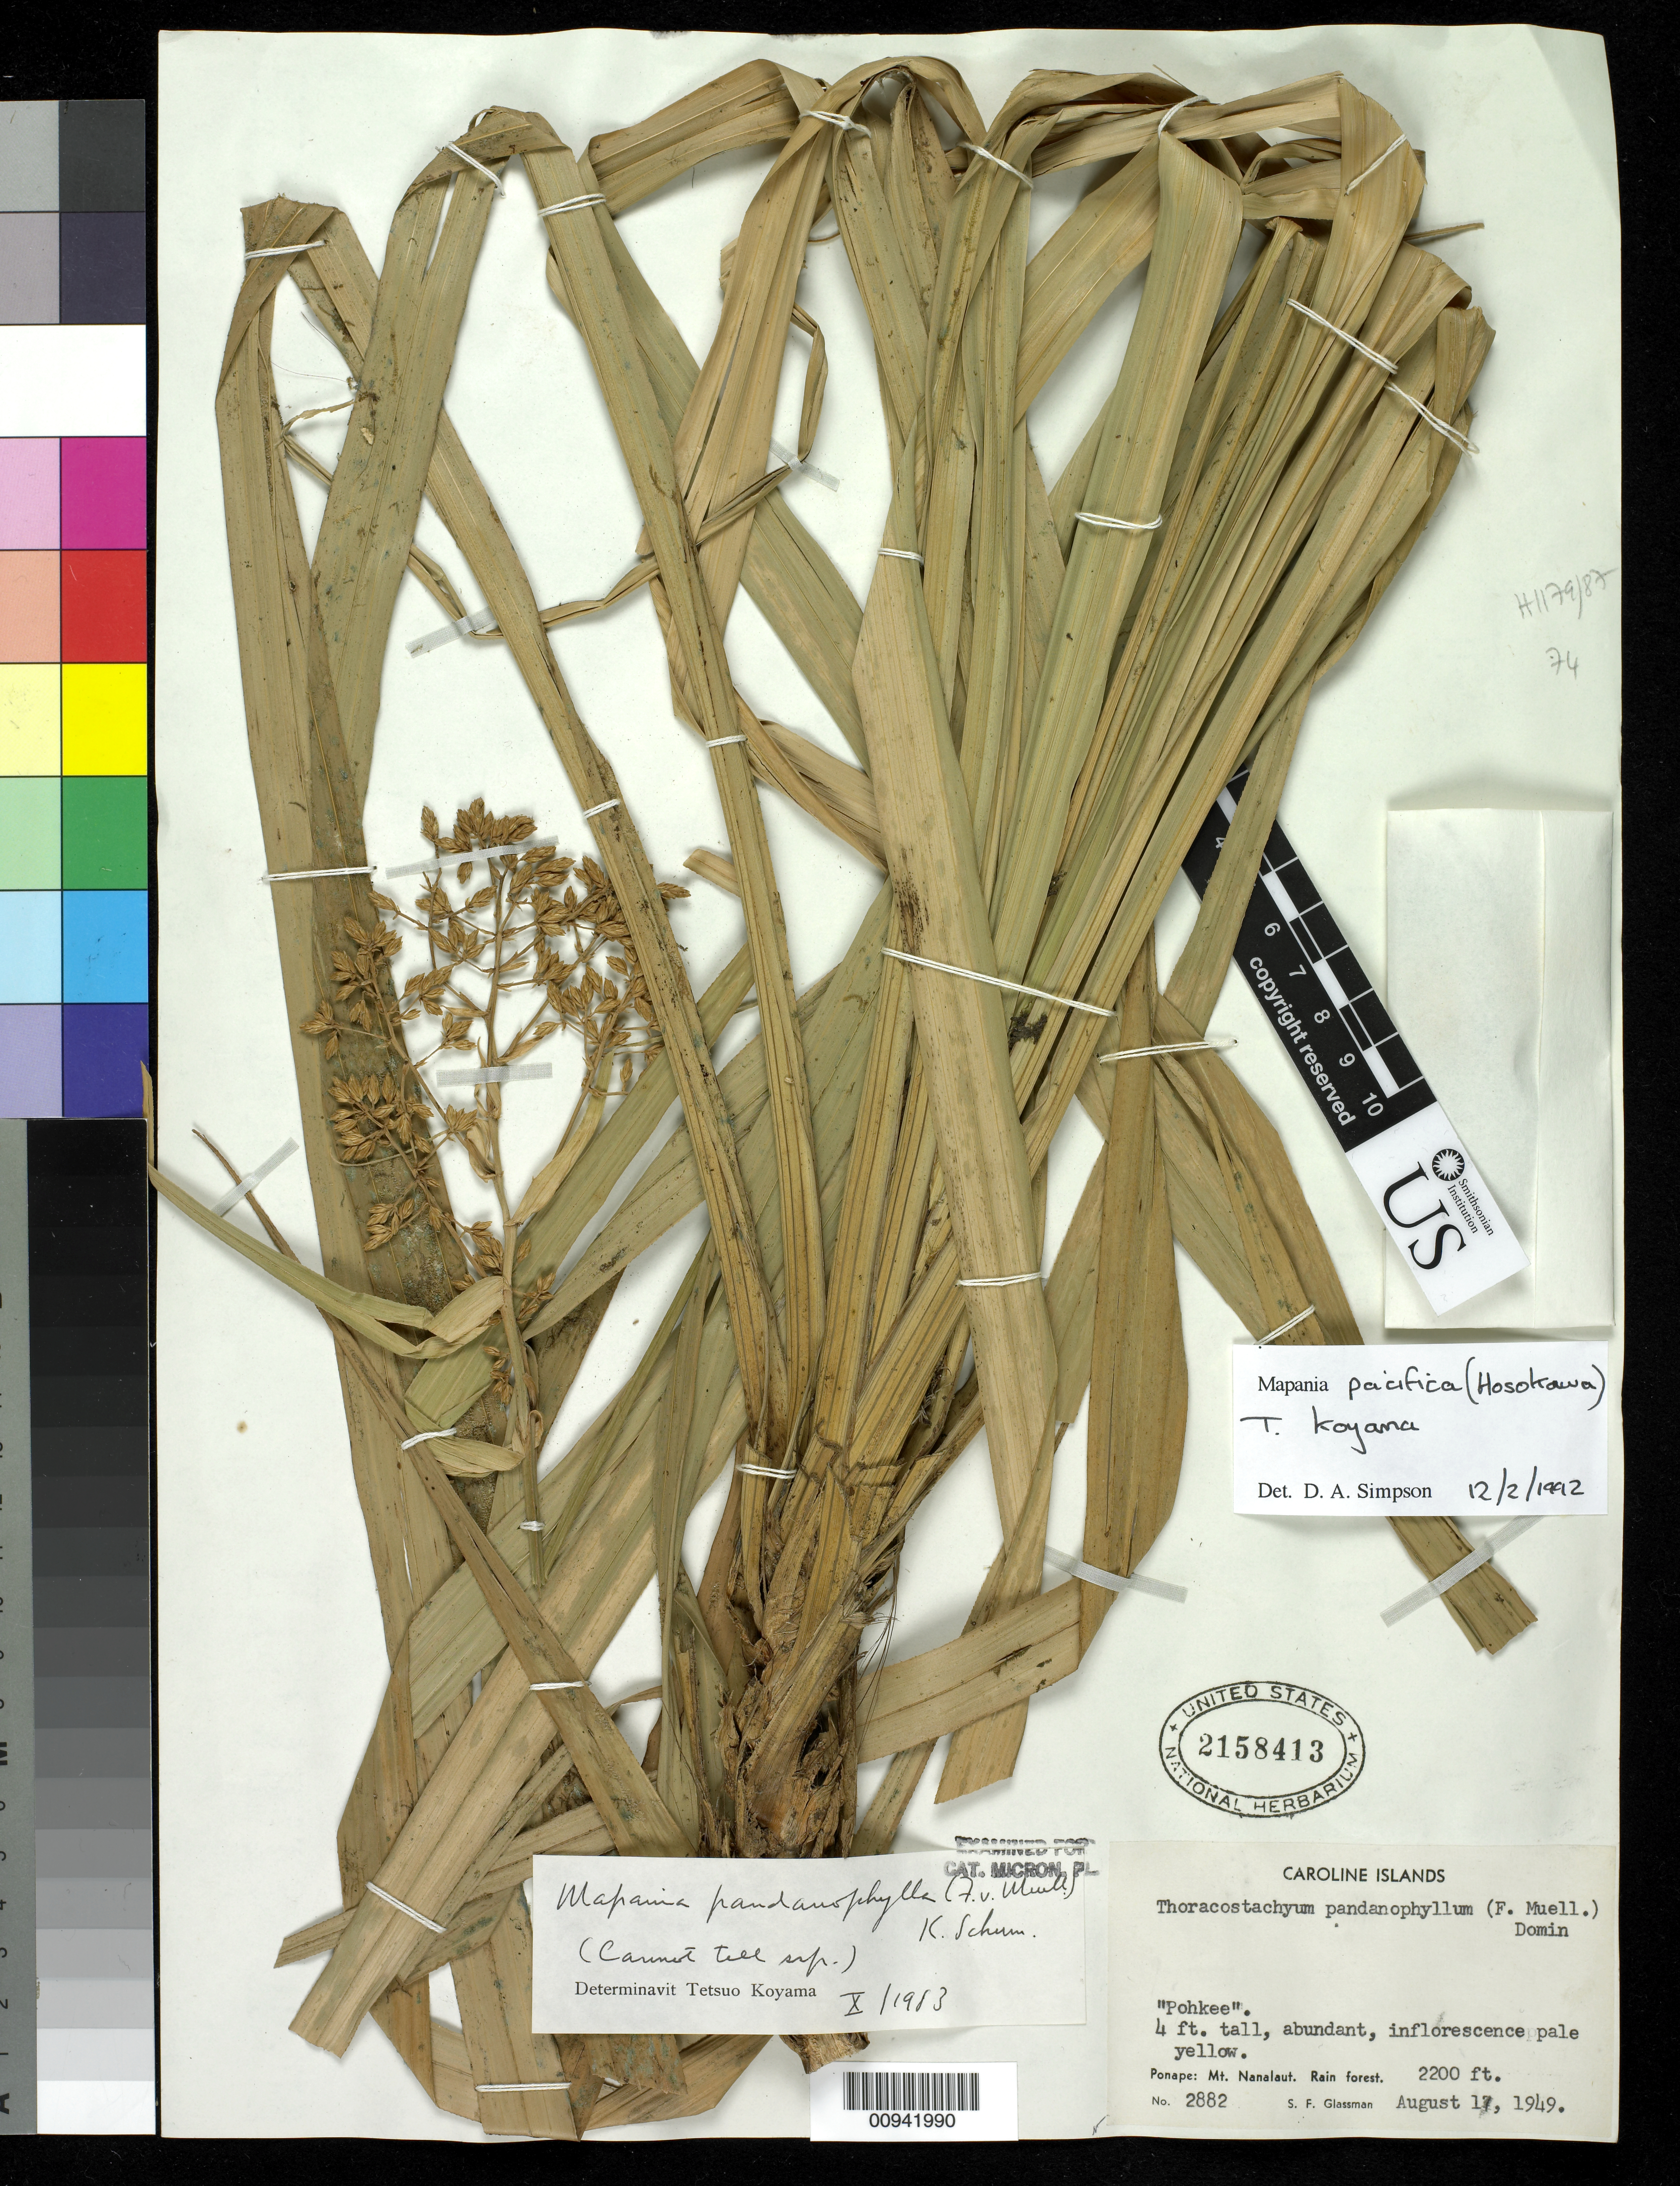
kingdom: Plantae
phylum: Tracheophyta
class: Liliopsida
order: Poales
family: Cyperaceae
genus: Mapania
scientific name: Mapania pacifica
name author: (Hosok.) T. Koyama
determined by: Simpson, D. A.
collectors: S. F. Glassman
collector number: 2882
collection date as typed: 17 Aug 1949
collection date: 1949-08-17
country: Micronesia, Federated States of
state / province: Pohnpei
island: Pohnpei [Ponape]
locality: Mt. Nanalaut.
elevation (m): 671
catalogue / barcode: US 2158413